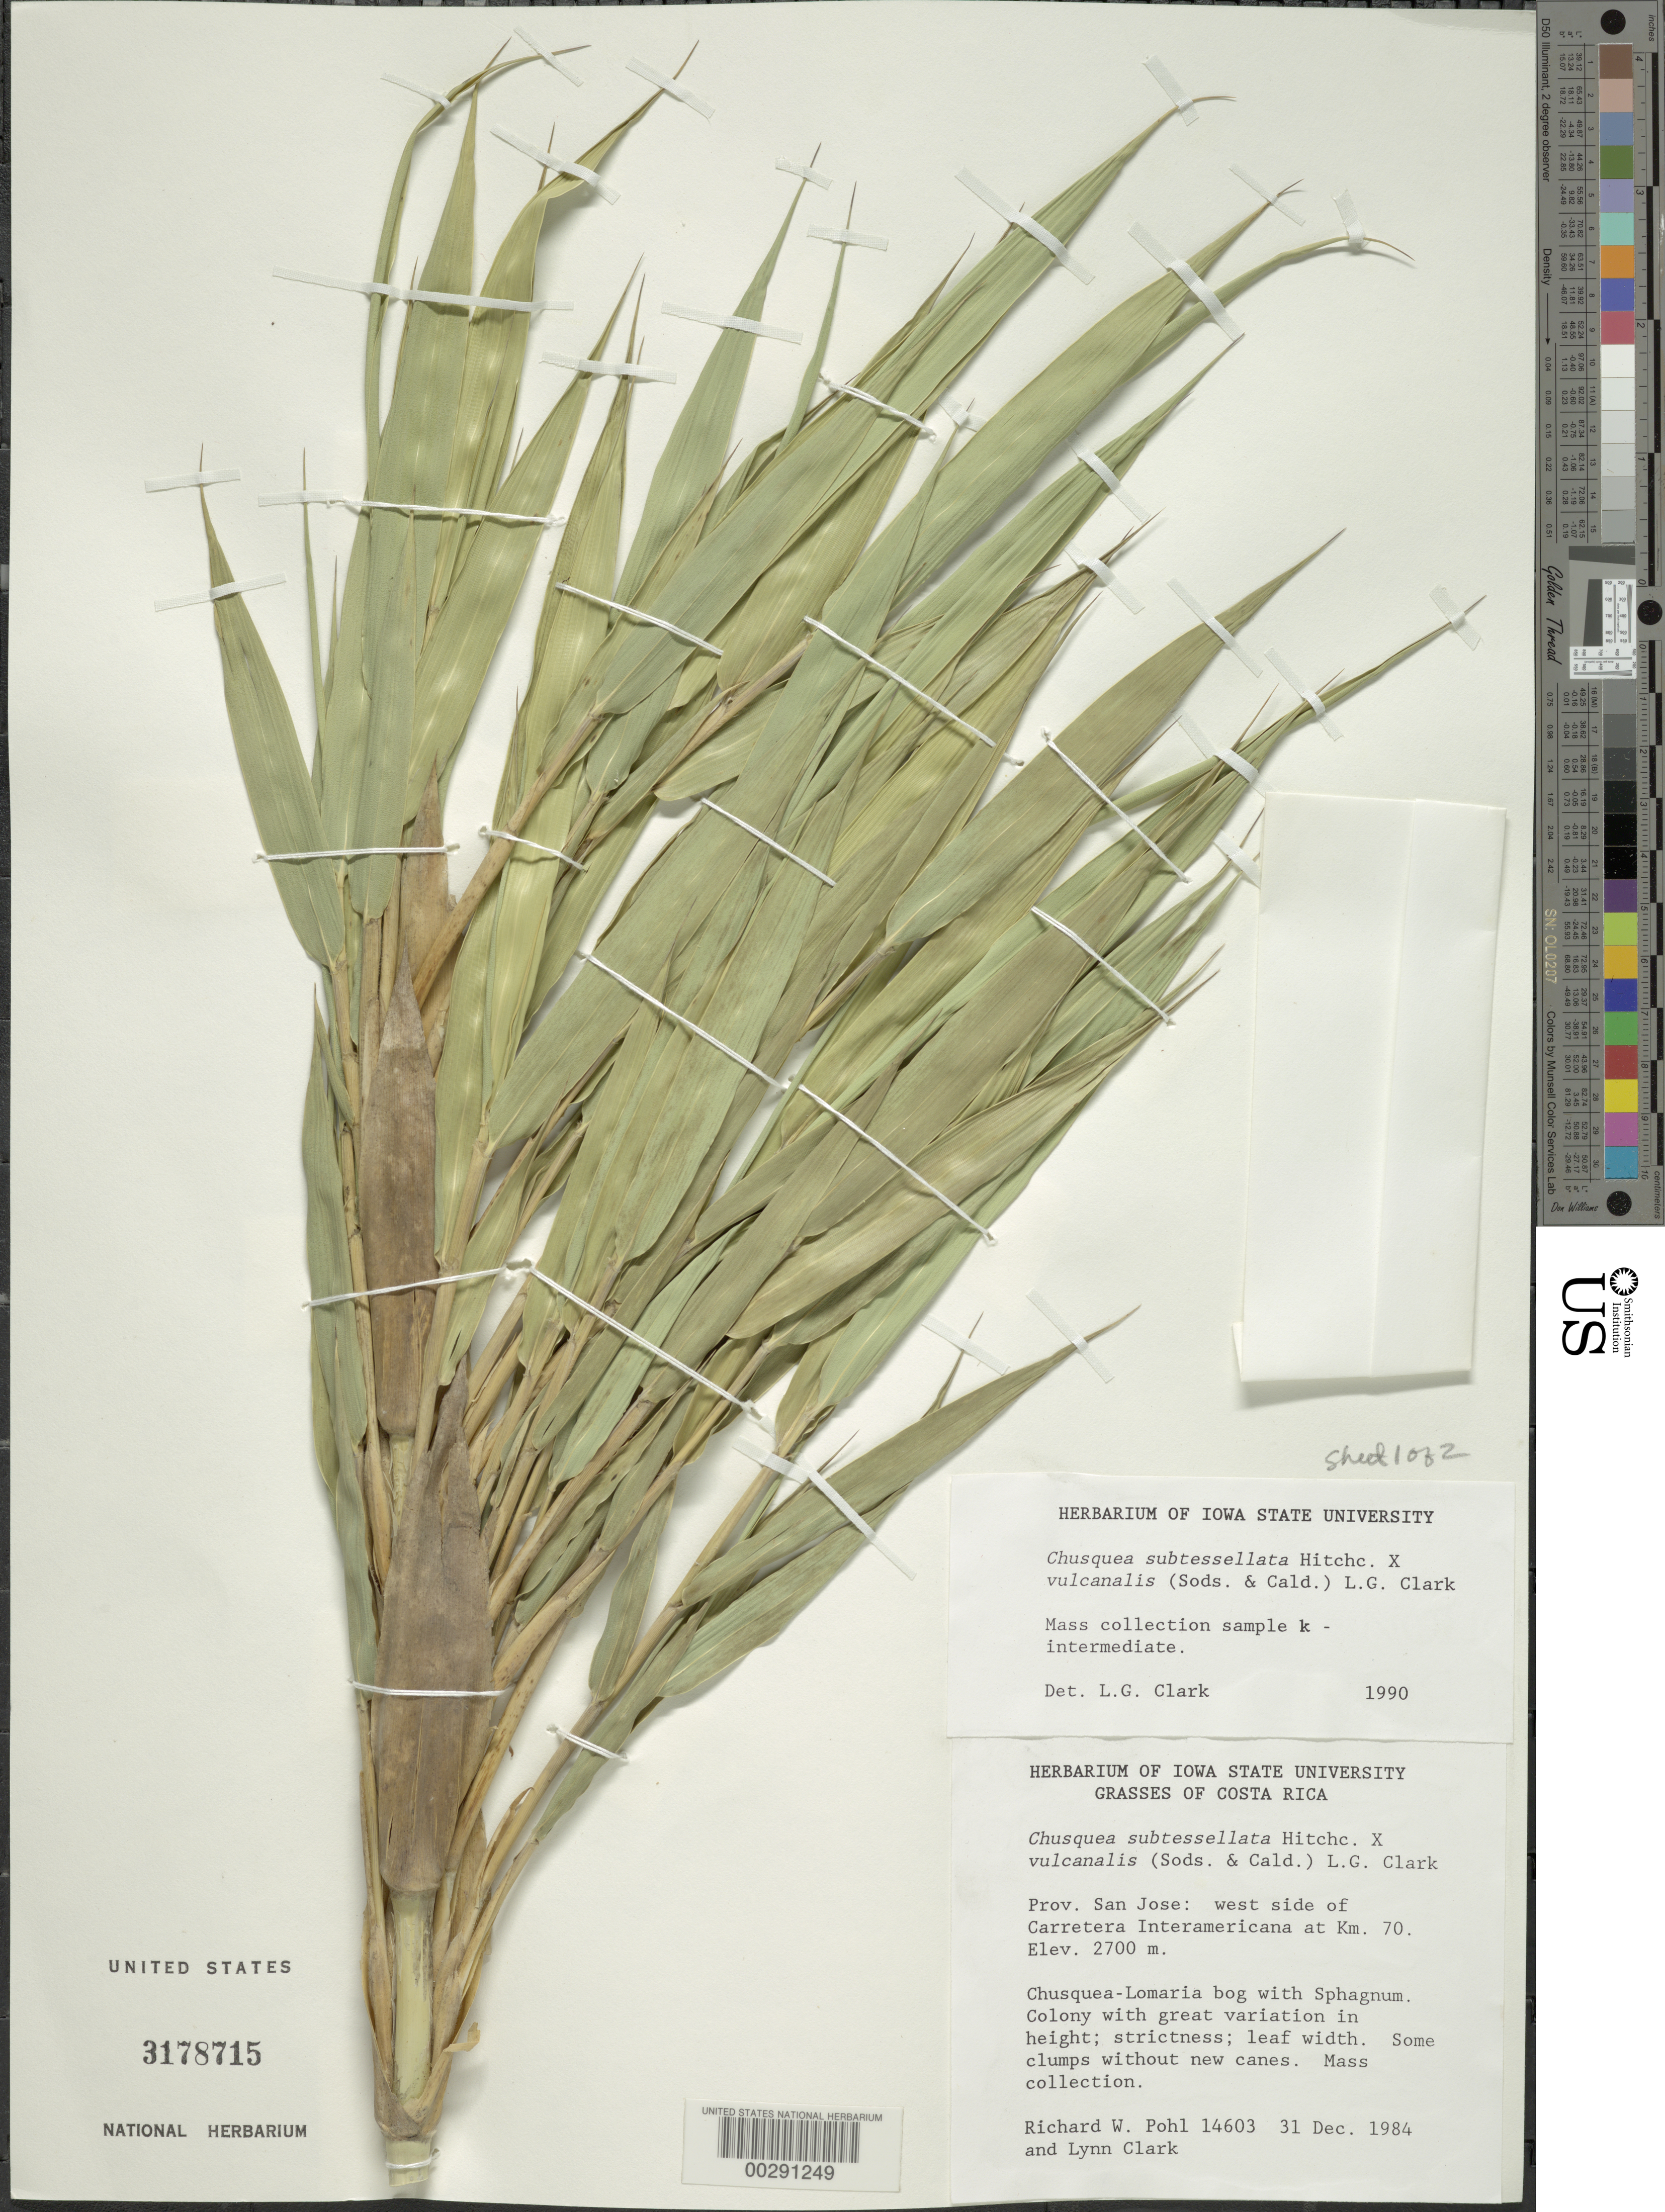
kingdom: Plantae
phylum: Tracheophyta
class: Liliopsida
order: Poales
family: Poaceae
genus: Chusquea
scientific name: Chusquea subtessellata x C. vulcanalis (Soderstr. & C. E. Calderón) L.G. Clark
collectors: R. W. Pohl & L. G. Clark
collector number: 14603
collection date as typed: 31 Dec 1984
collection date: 1984-12-31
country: Costa Rica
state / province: San José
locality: W side of carretera interamericana at km 70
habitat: Bog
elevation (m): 2700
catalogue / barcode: US 3178715